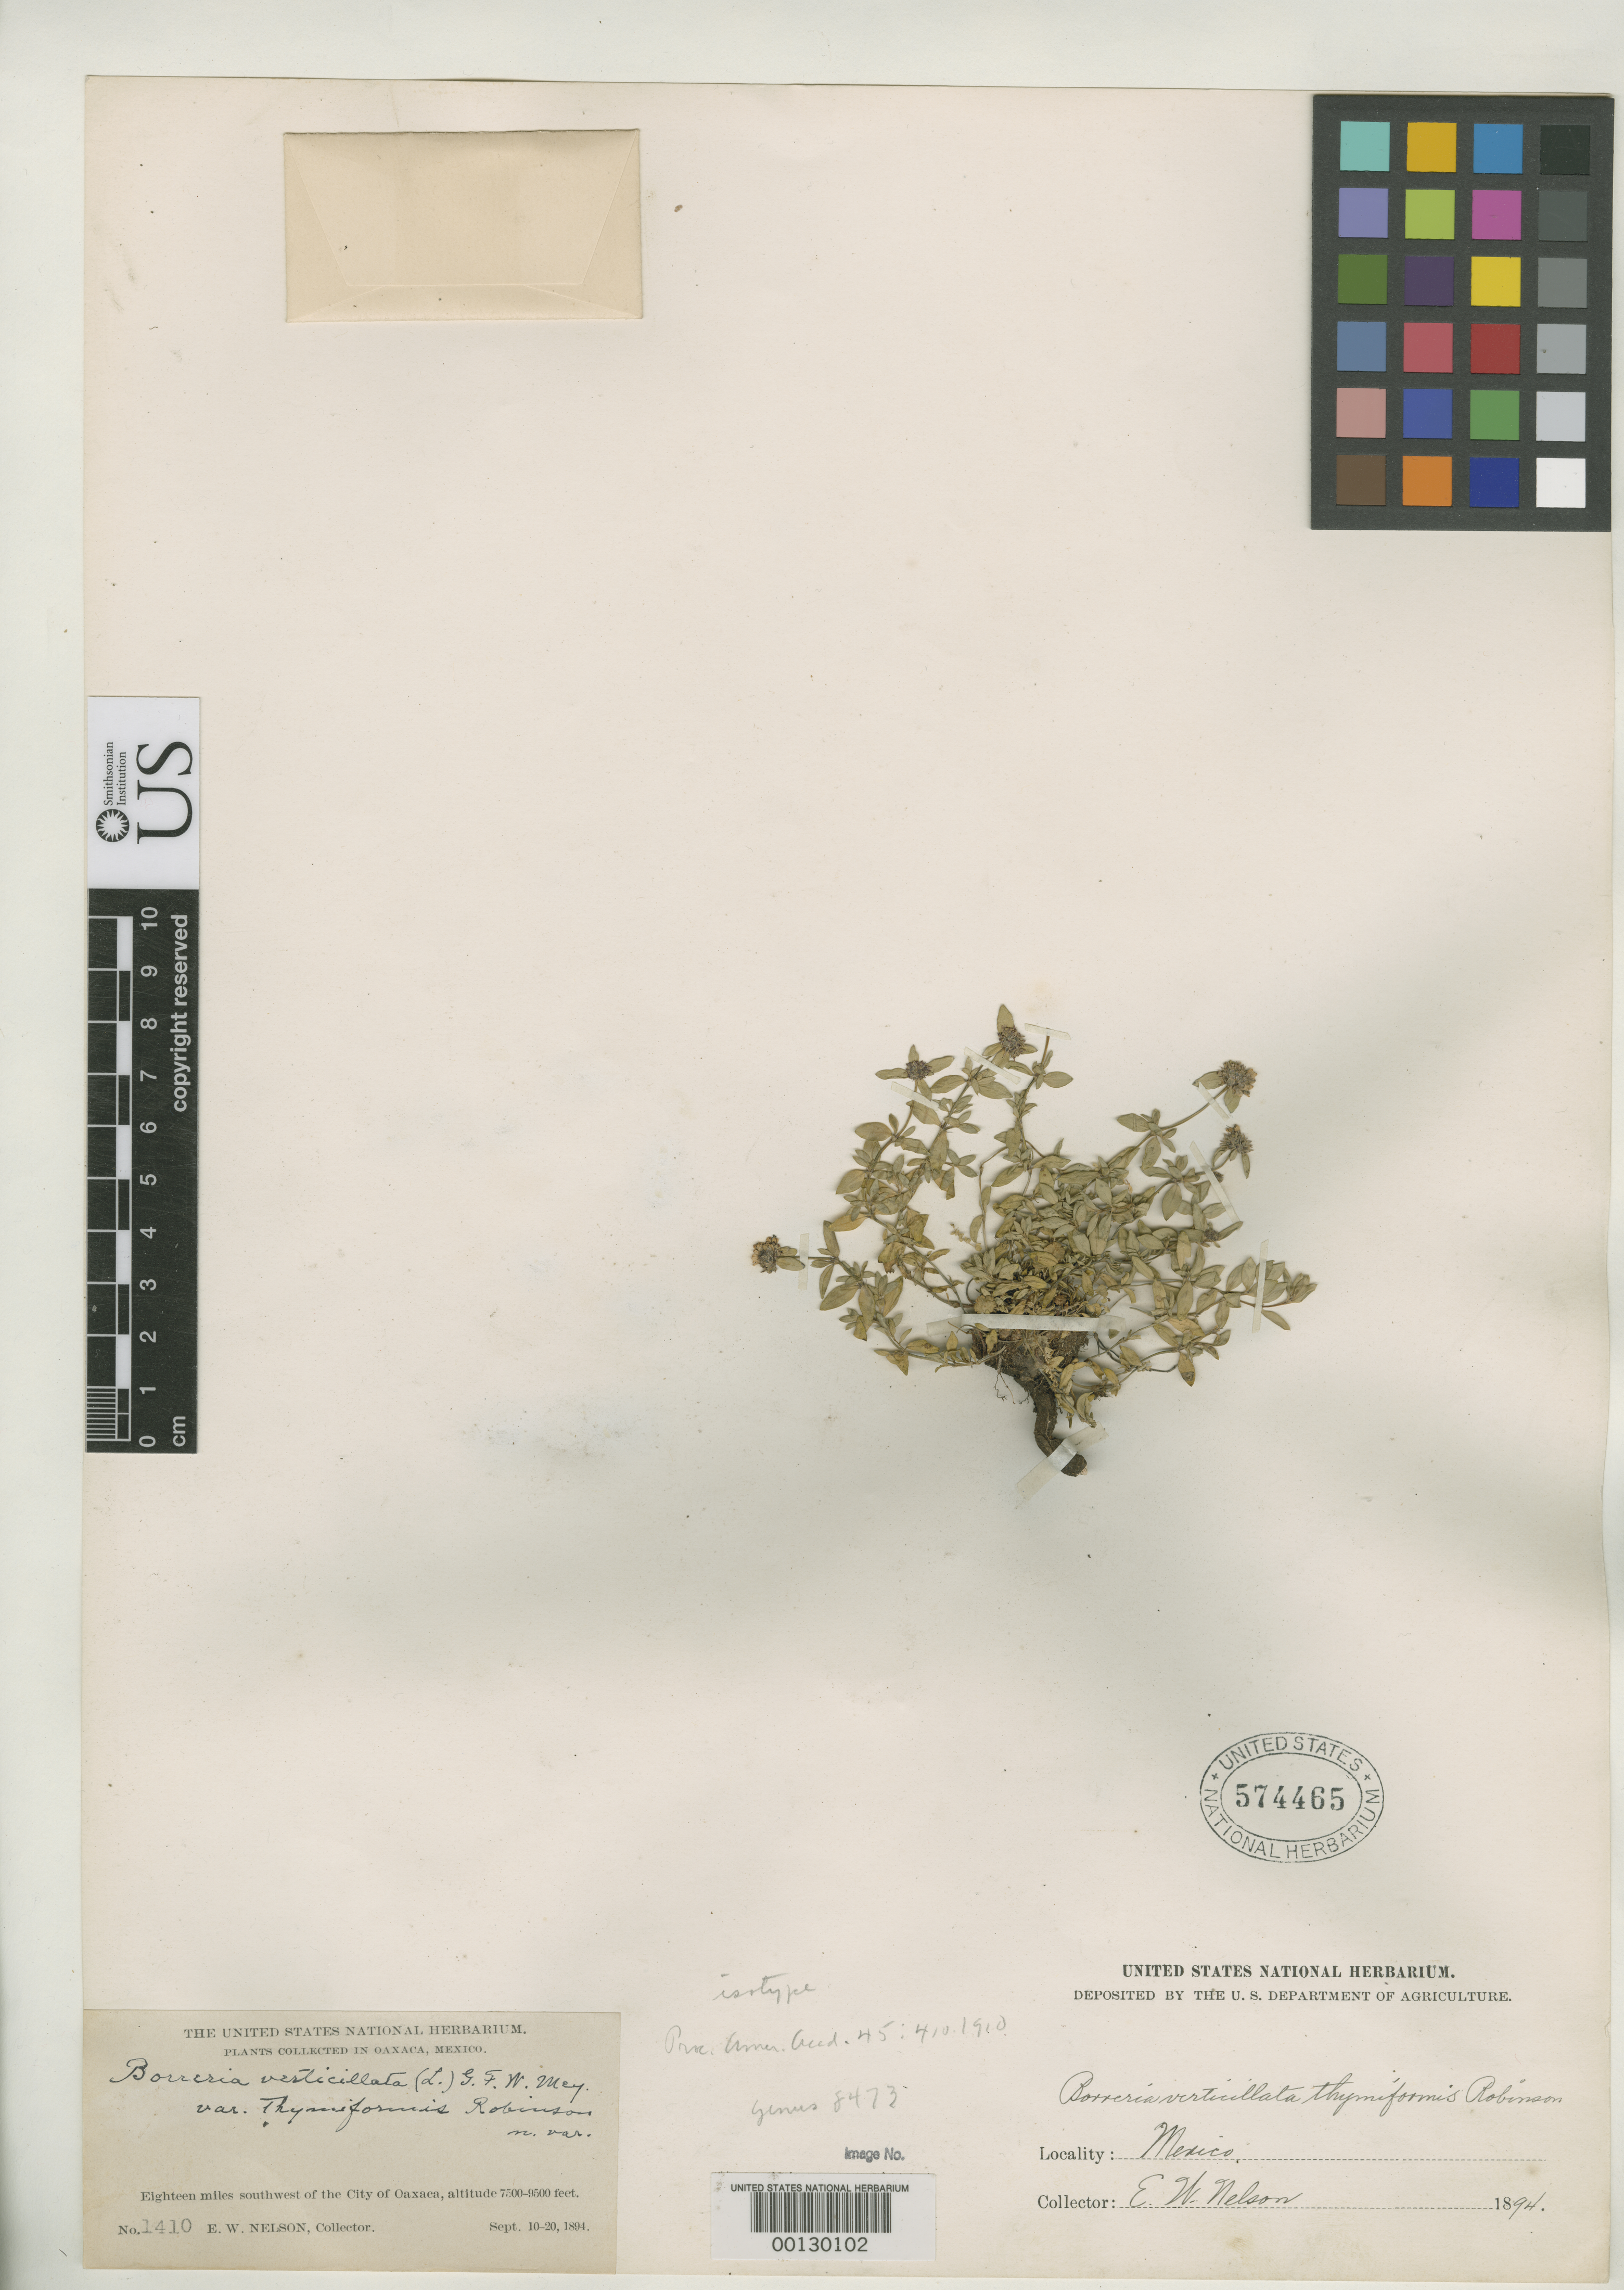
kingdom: Plantae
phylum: Tracheophyta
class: Magnoliopsida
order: Gentianales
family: Rubiaceae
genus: Borreria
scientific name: Borreria verticillata var. thymiformis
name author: B.L. Rob.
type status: Type Collection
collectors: E. W. Nelson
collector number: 1410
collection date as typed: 10 Sep 1894 to 28 Sep 1894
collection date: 1894-09-10/1894-09-28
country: Mexico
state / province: Oaxaca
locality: Ca. 29 km SW of city of Durango.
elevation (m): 2300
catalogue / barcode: US 574465